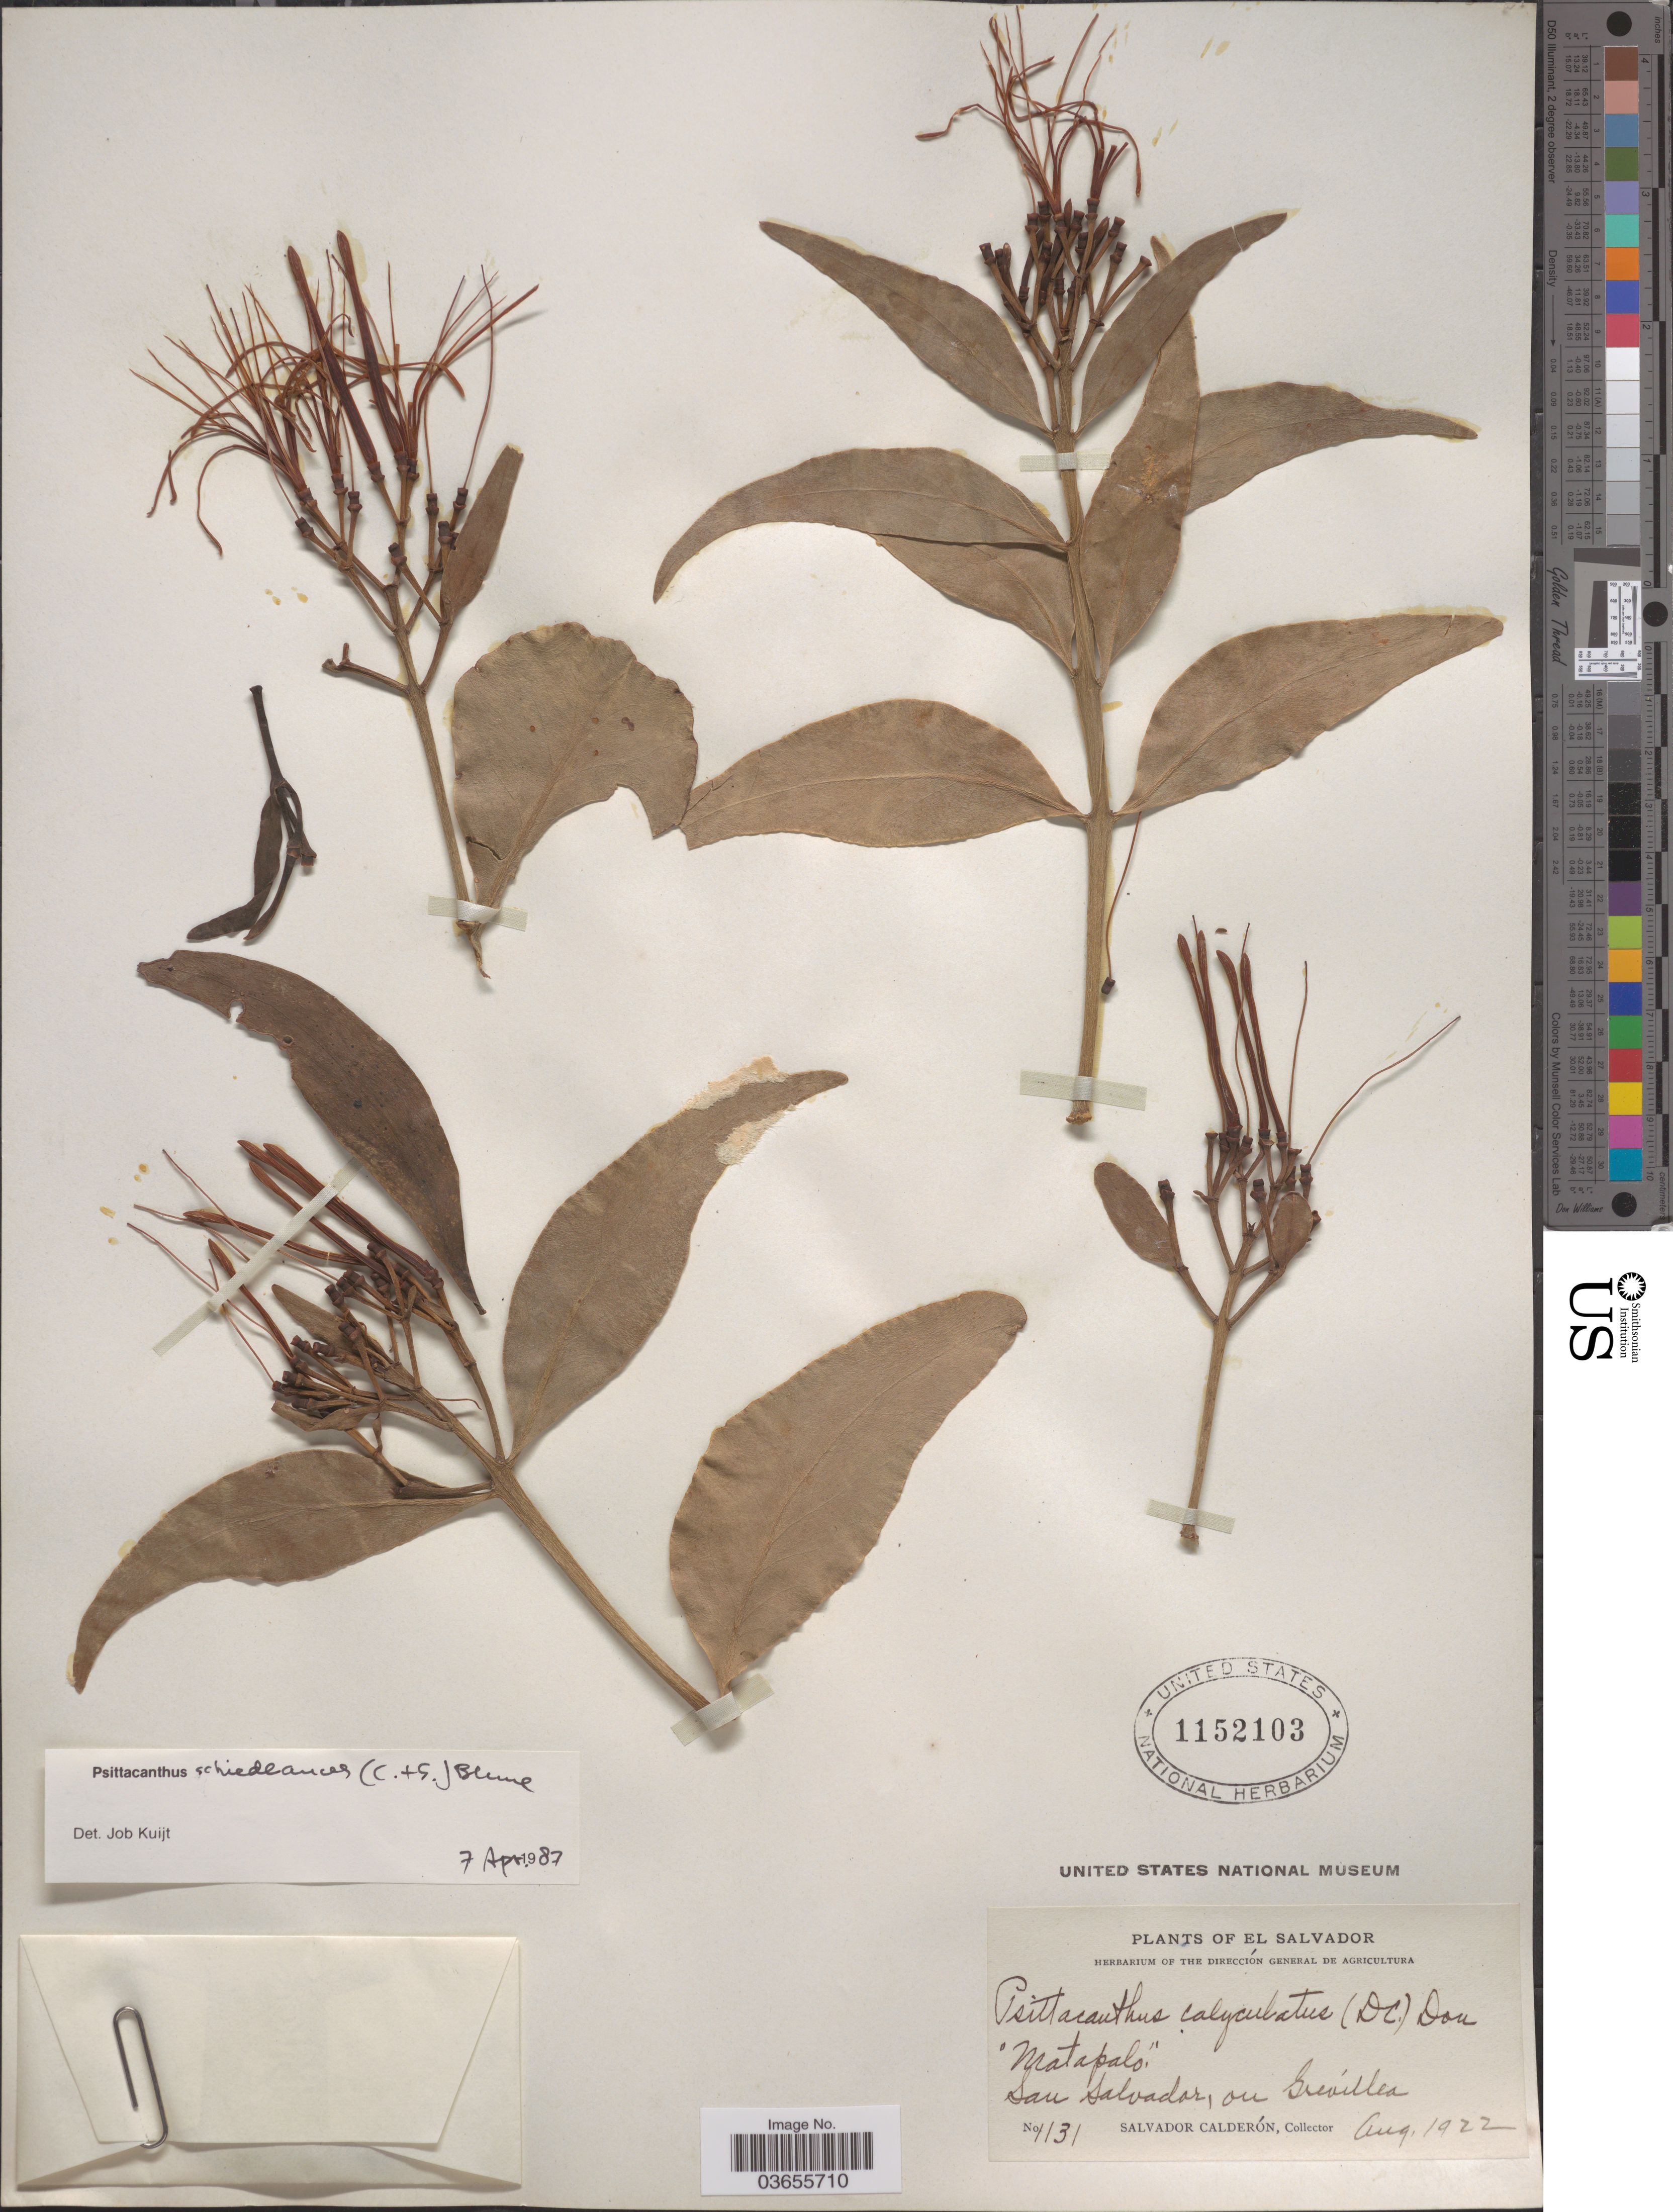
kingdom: Plantae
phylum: Tracheophyta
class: Magnoliopsida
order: Santalales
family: Loranthaceae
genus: Psittacanthus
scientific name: Psittacanthus schiedeanus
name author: (Schltdl. & Cham.) Blume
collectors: S. Calderón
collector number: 1131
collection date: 1922-08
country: El Salvador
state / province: San Salvador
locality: On Grevillea.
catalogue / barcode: US 1152103